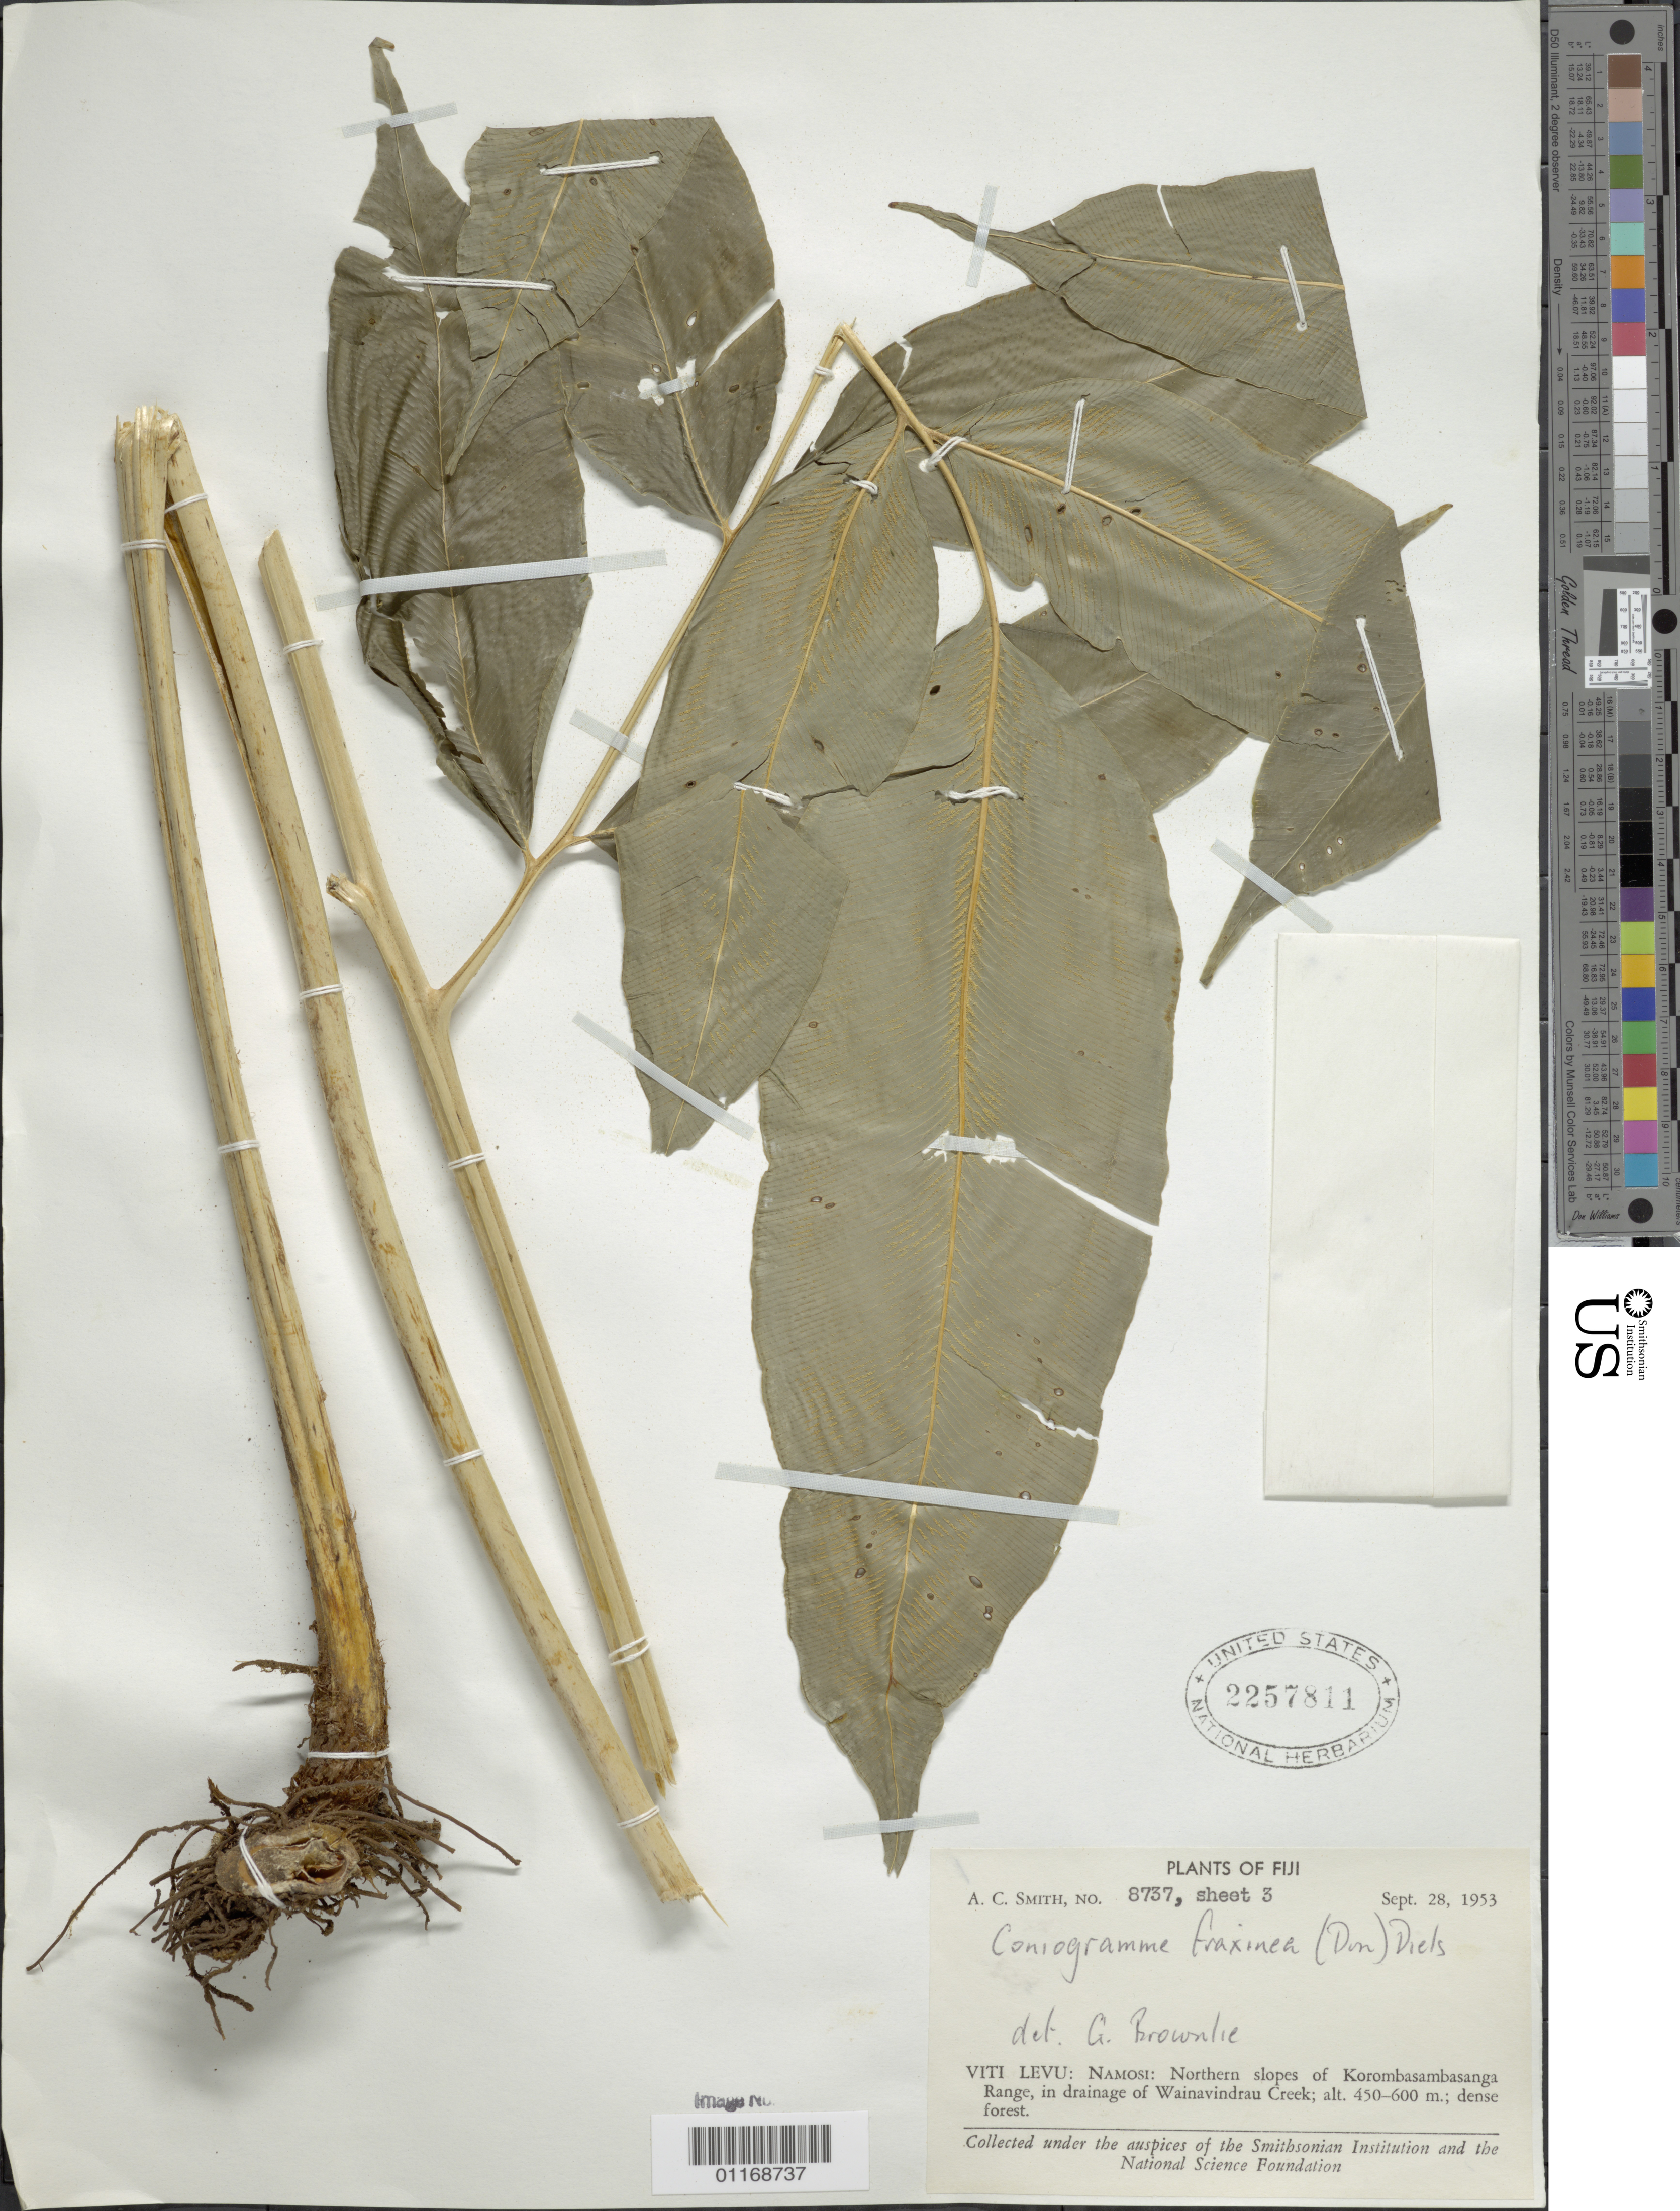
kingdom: Plantae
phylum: Tracheophyta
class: Polypodiopsida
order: Polypodiales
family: Pteridaceae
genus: Coniogramme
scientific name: Coniogramme fraxinea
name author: (D. Don) Diels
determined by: Brownlie, G.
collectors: A. C. Smith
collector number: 8737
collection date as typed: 28 Sep 1953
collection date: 1953-09-28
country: Fiji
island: Viti Levu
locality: Namosi, northern slopes of korombasambasanga range, in drainage of wainavindrau creek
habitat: Dense forest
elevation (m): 450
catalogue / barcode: US 2257811